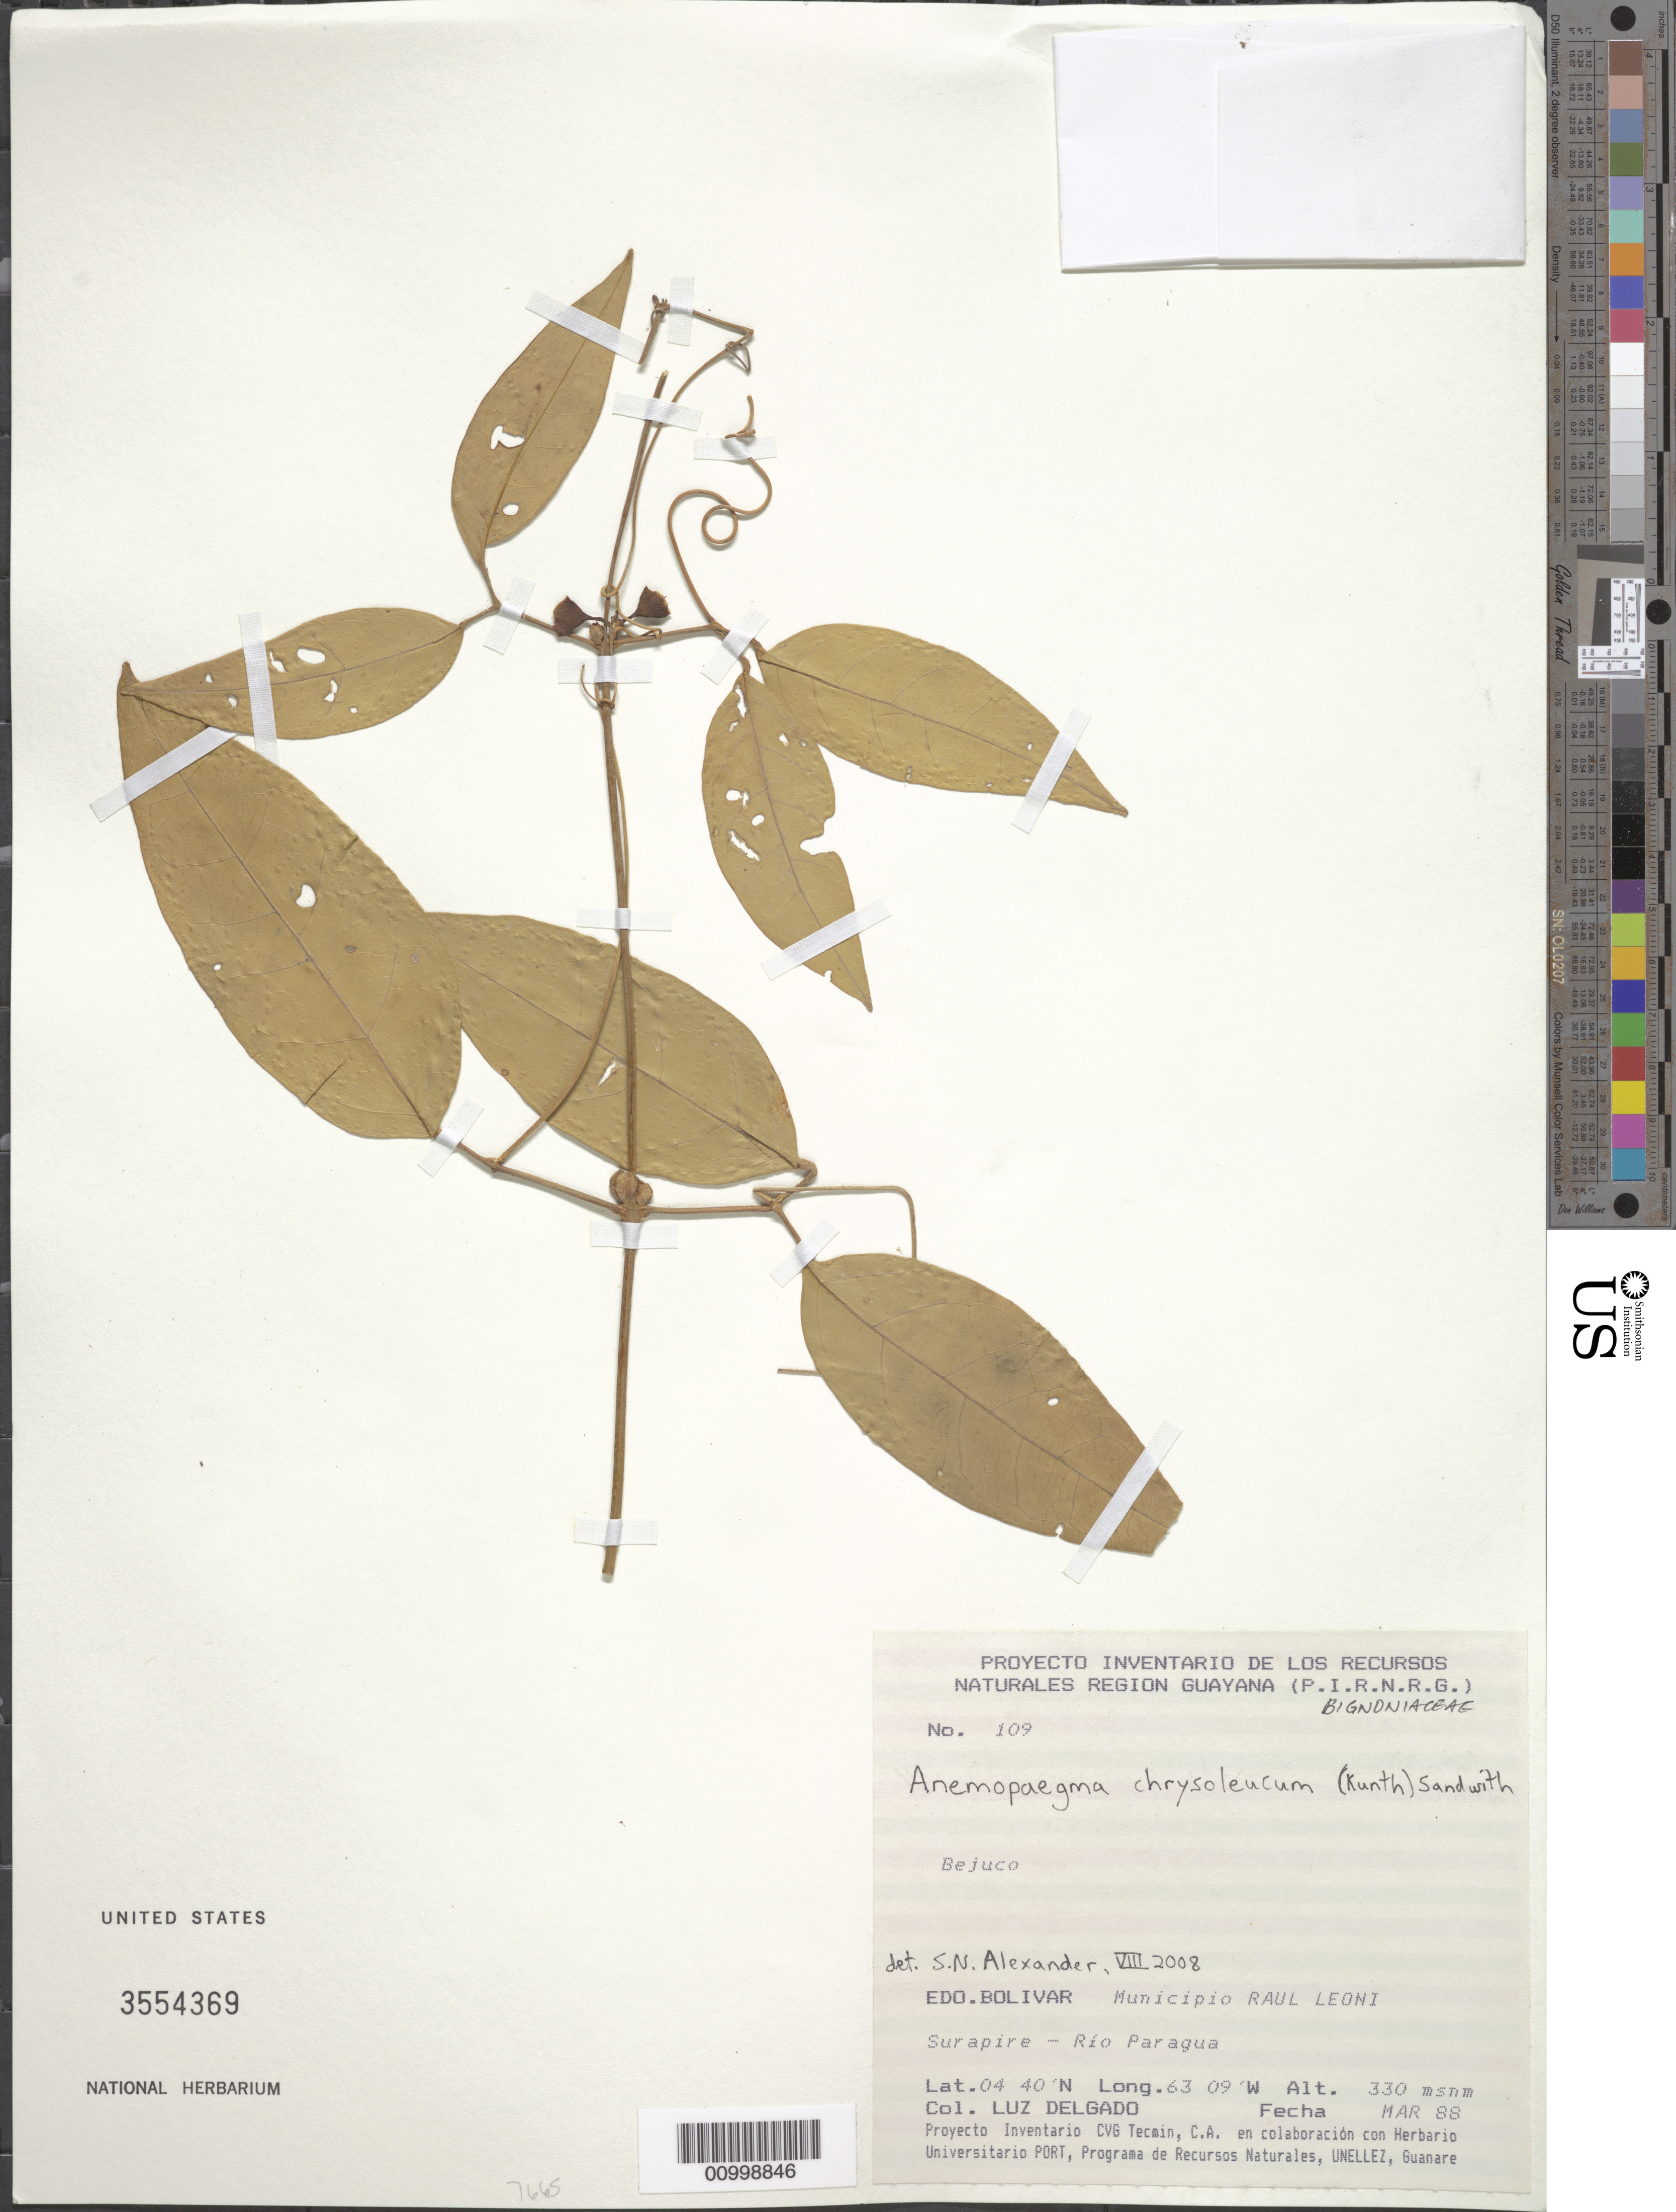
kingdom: Plantae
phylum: Tracheophyta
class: Magnoliopsida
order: Lamiales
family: Bignoniaceae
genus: Anemopaegma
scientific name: Anemopaegma chrysoleucum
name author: (Kunth) Sandwith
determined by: Alexander, S. N.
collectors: L. Delgado V.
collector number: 109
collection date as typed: Mar-88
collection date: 1988-03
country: Venezuela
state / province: Bolívar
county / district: Angostura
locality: Mun. Raúl Leoni [=Angostura], Surapire-Río Paragua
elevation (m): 380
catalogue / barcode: US 3554369